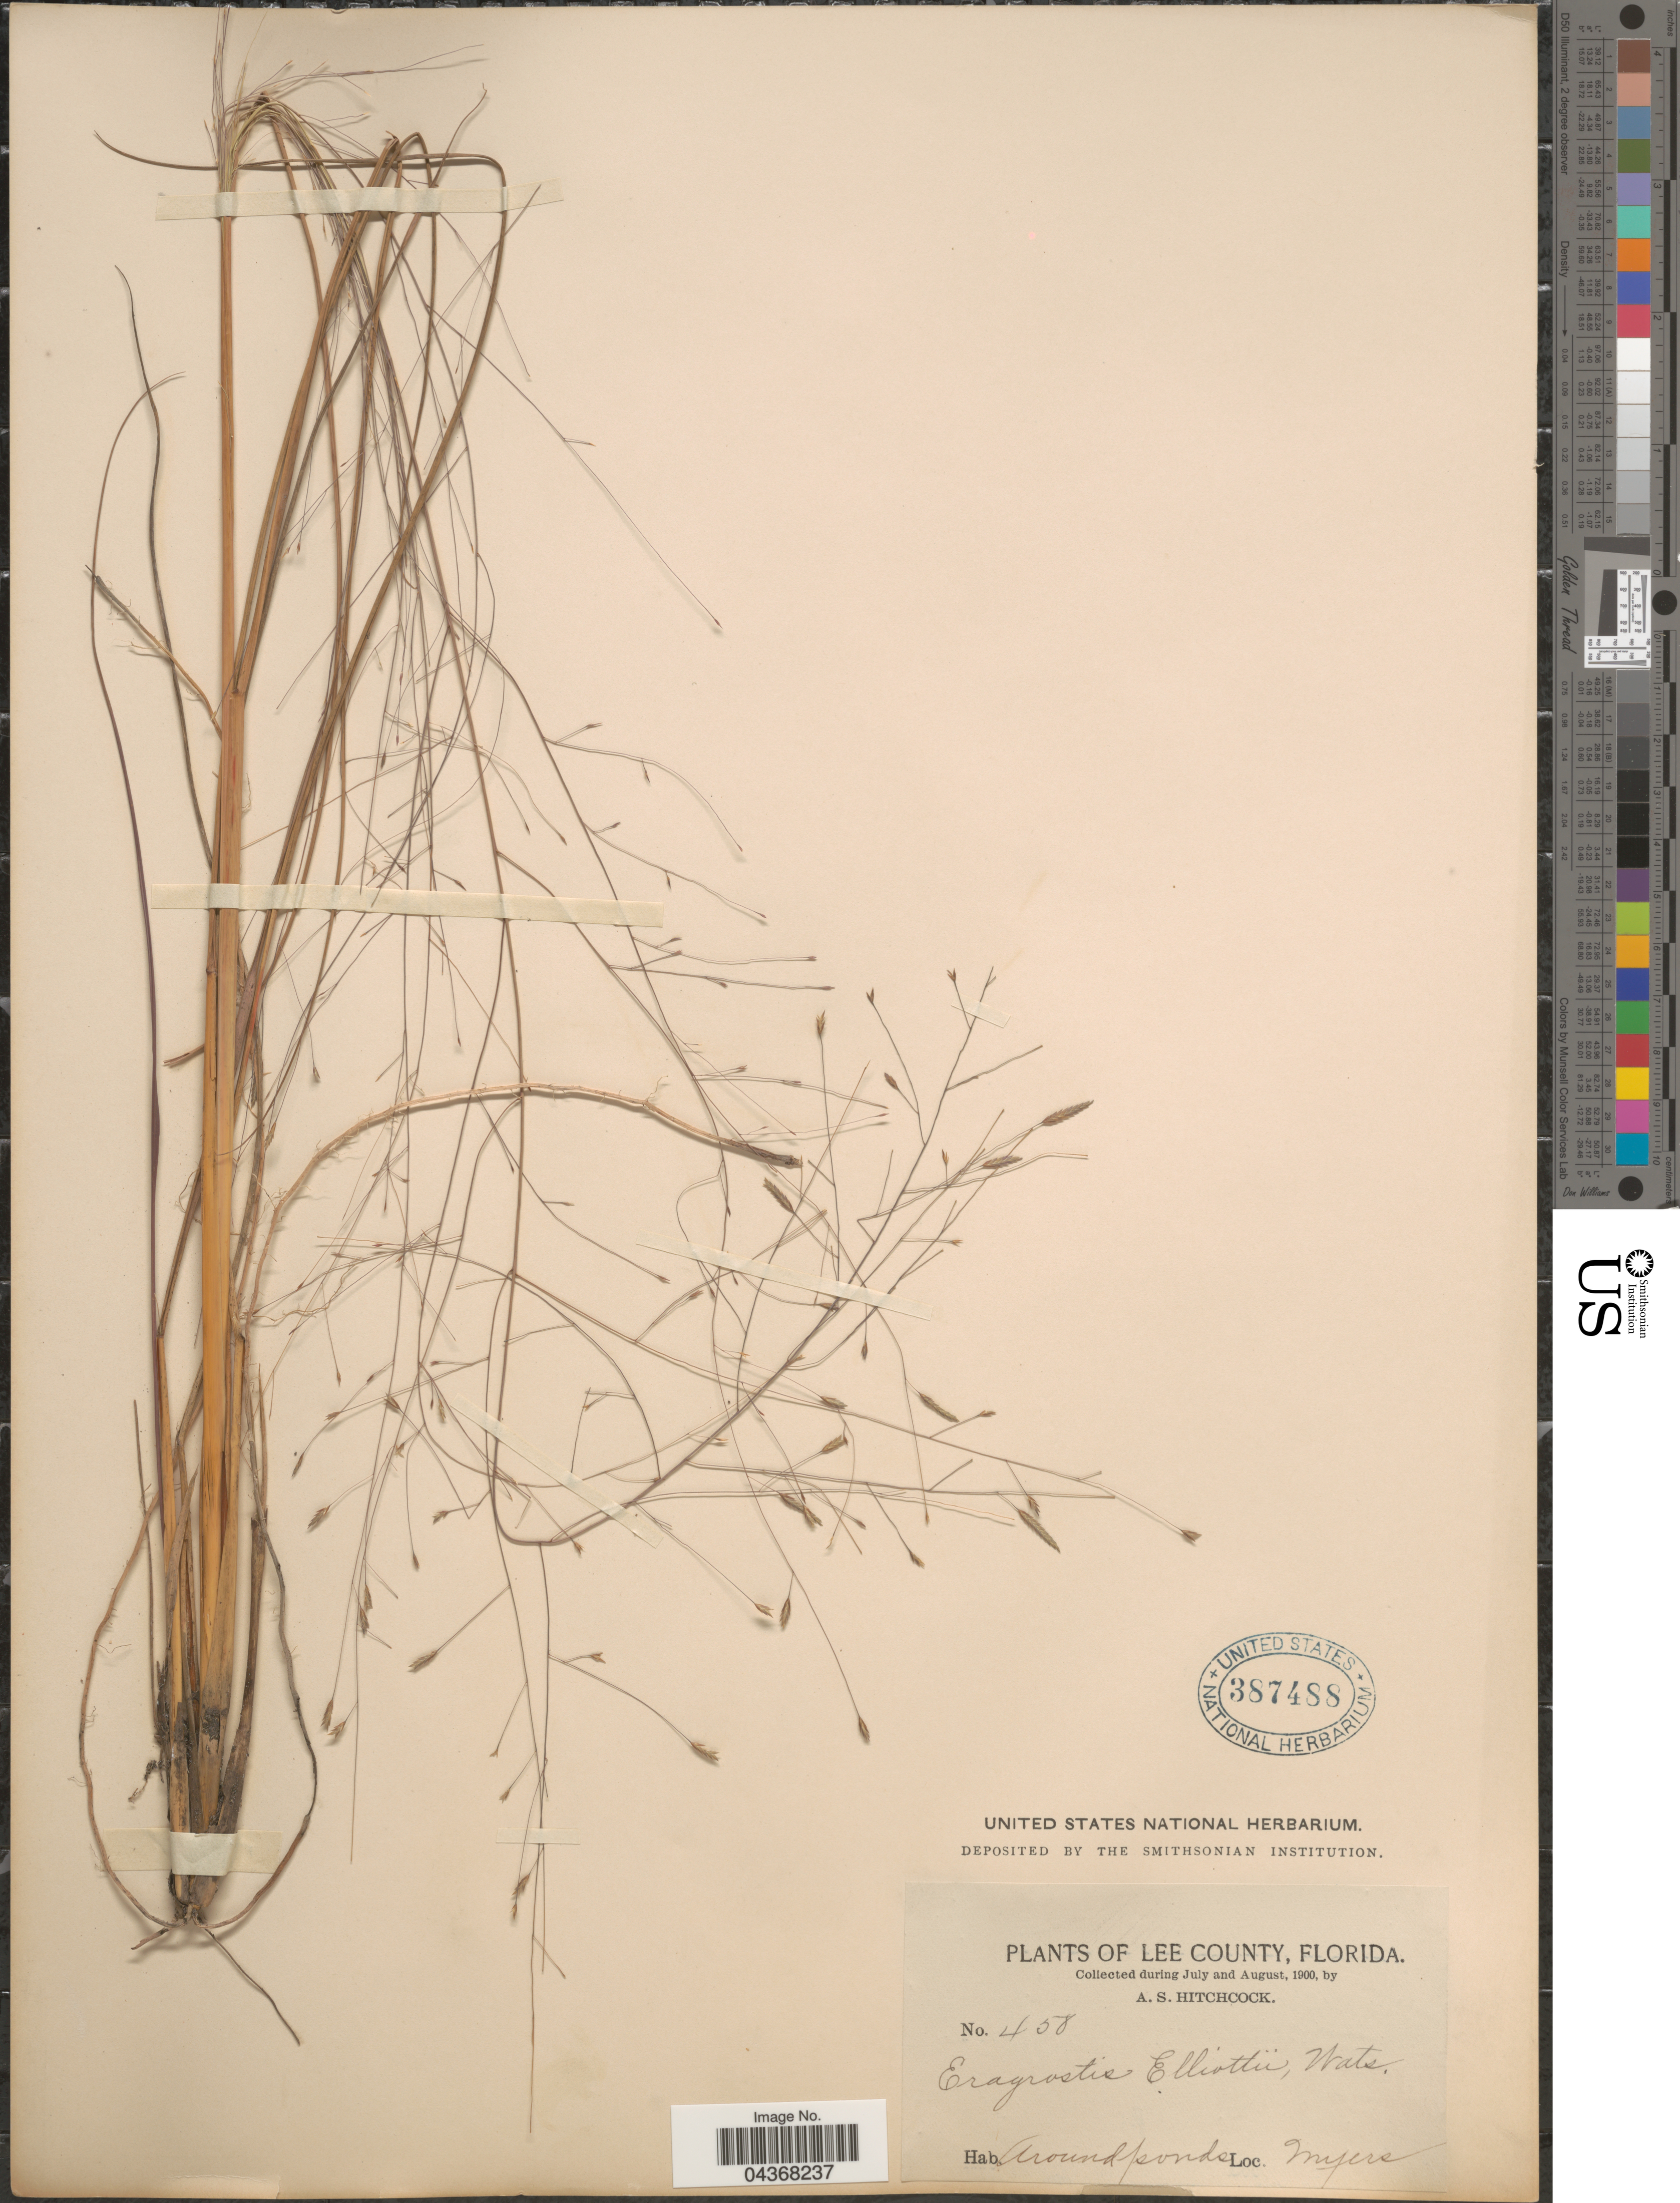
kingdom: Plantae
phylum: Tracheophyta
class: Liliopsida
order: Poales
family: Poaceae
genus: Eragrostis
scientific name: Eragrostis elliottii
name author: S. Watson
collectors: A. S. Hitchcock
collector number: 458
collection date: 1900-07/1900-08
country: United States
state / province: Florida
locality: Lee County. Around ponds. Myers.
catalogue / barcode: US 387488